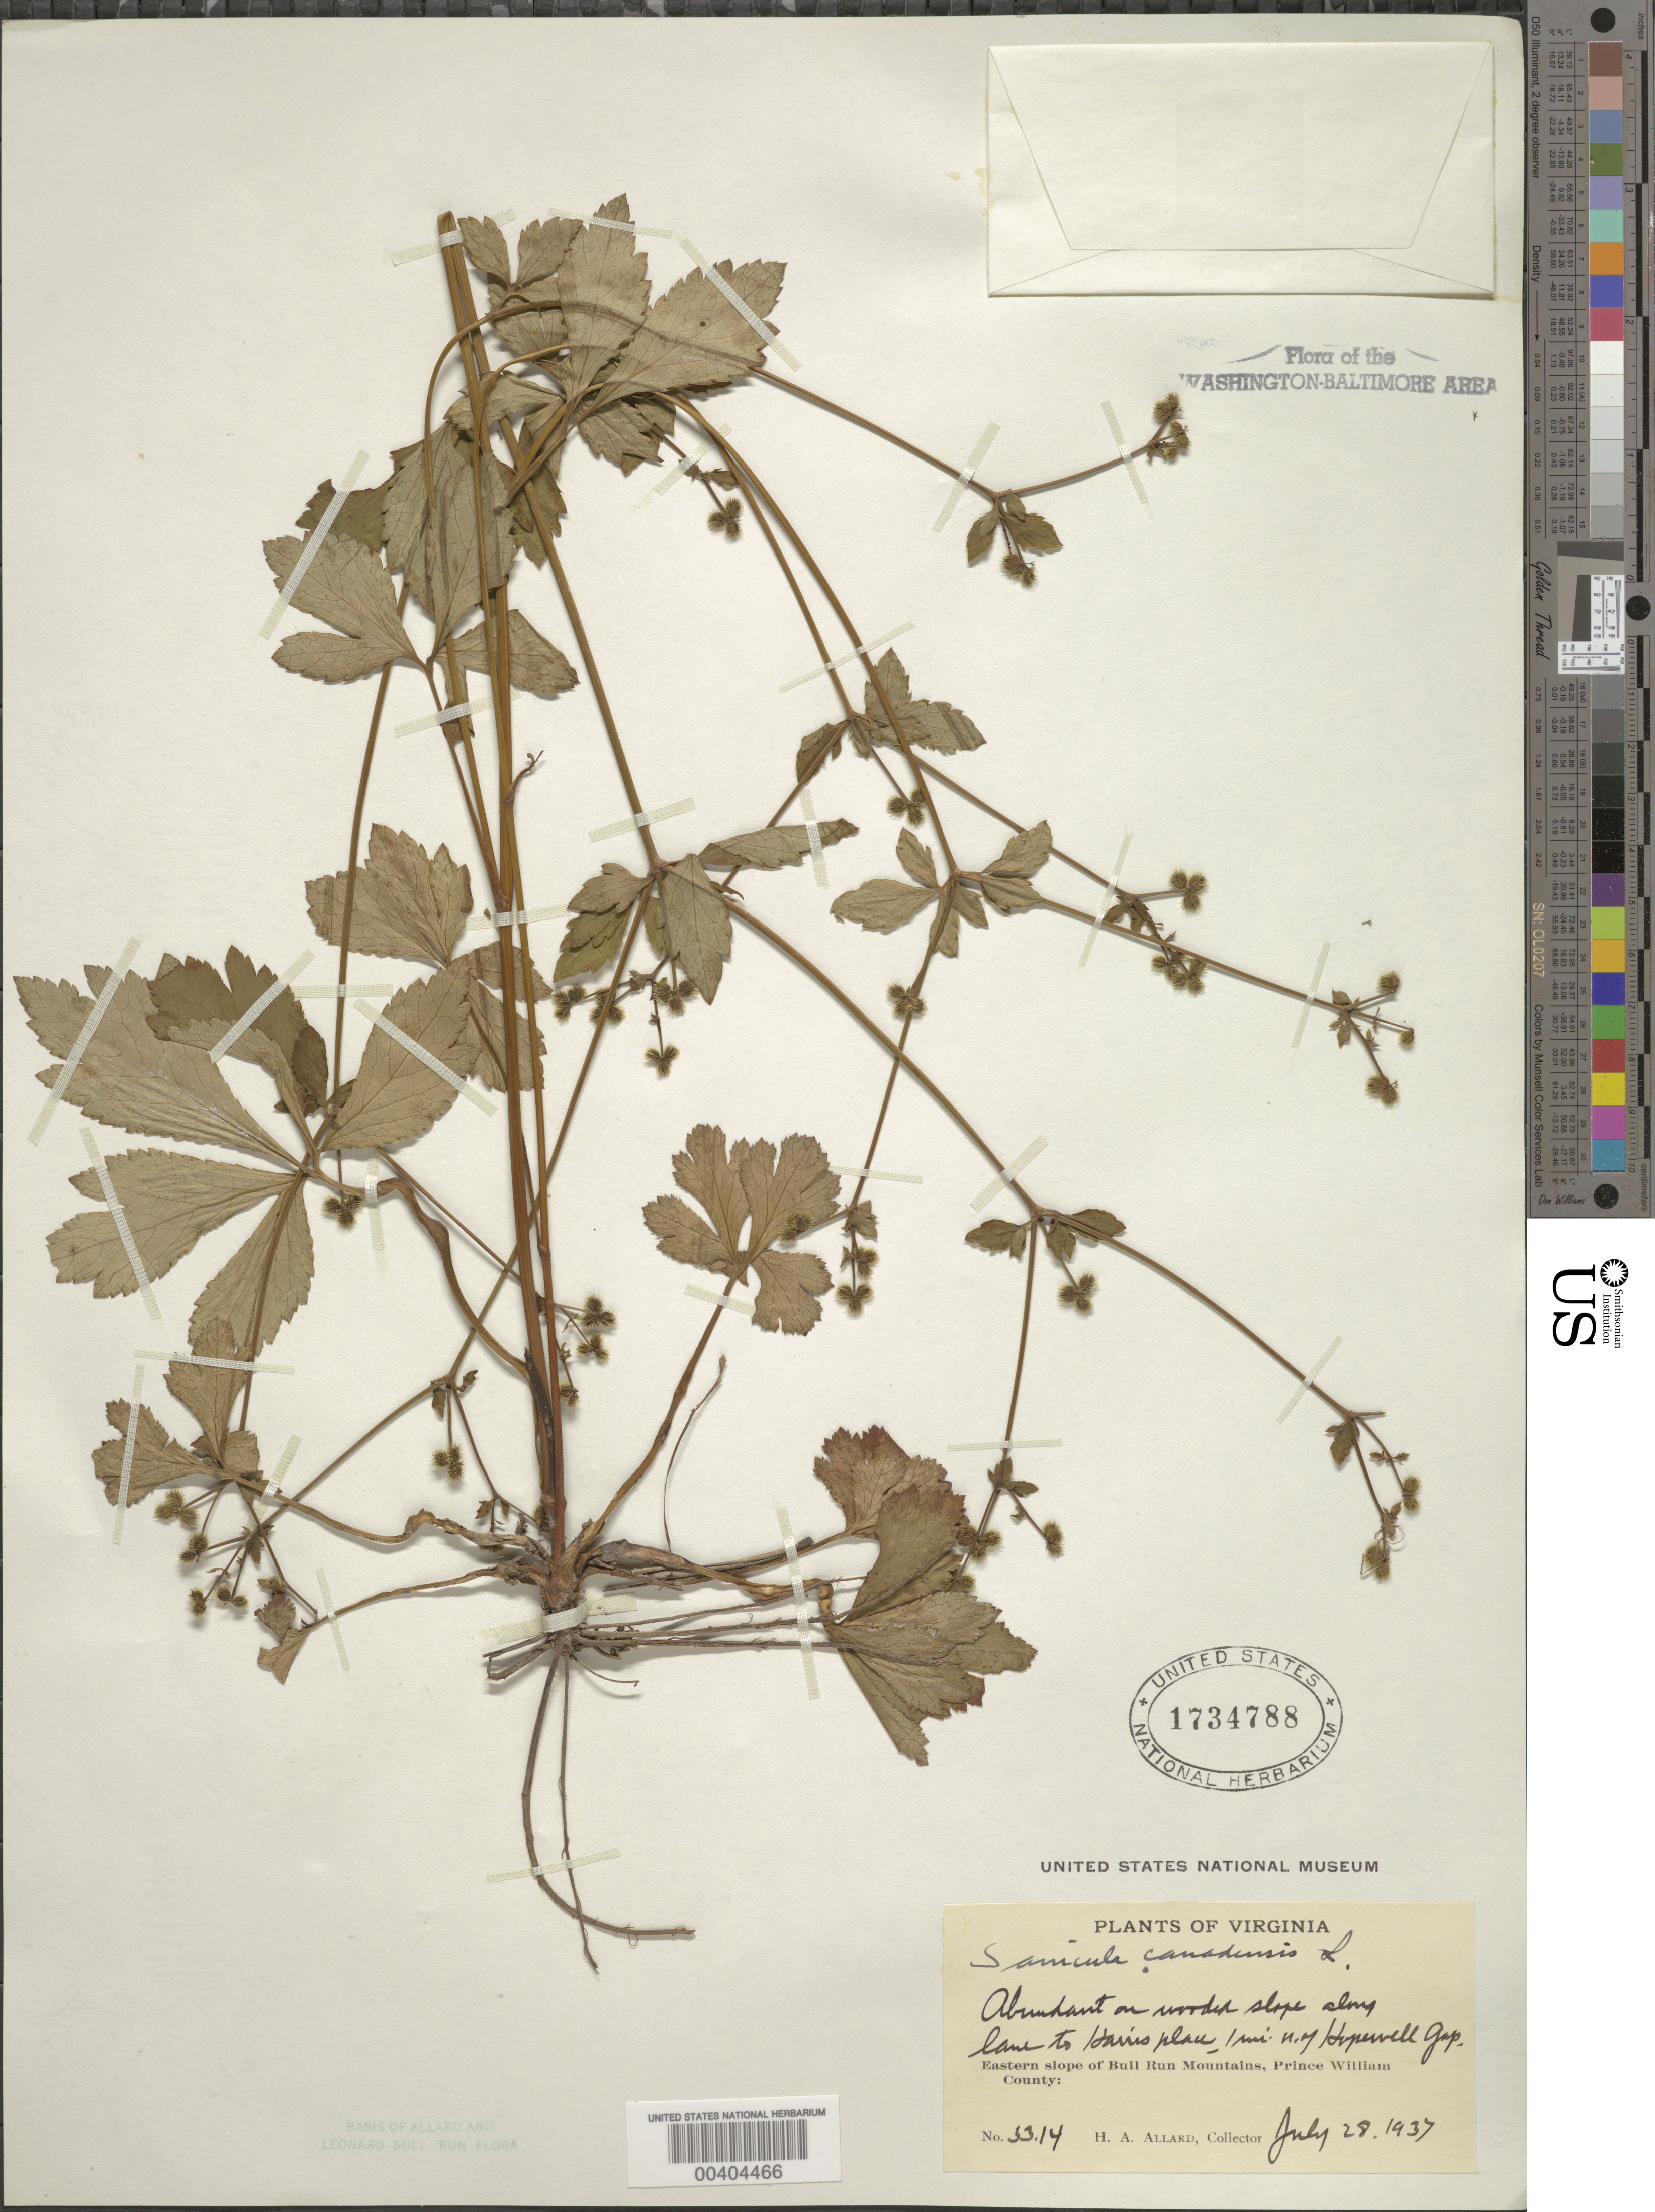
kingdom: Plantae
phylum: Tracheophyta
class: Magnoliopsida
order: Apiales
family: Apiaceae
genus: Sanicula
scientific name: Sanicula canadensis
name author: L.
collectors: H. A. Allard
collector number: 3314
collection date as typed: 28 Jul 1937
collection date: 1937-07-28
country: United States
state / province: Virginia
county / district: Fauquier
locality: North of Hopewell Gap, western slope of Bull Run Mountains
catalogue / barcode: US 1734788